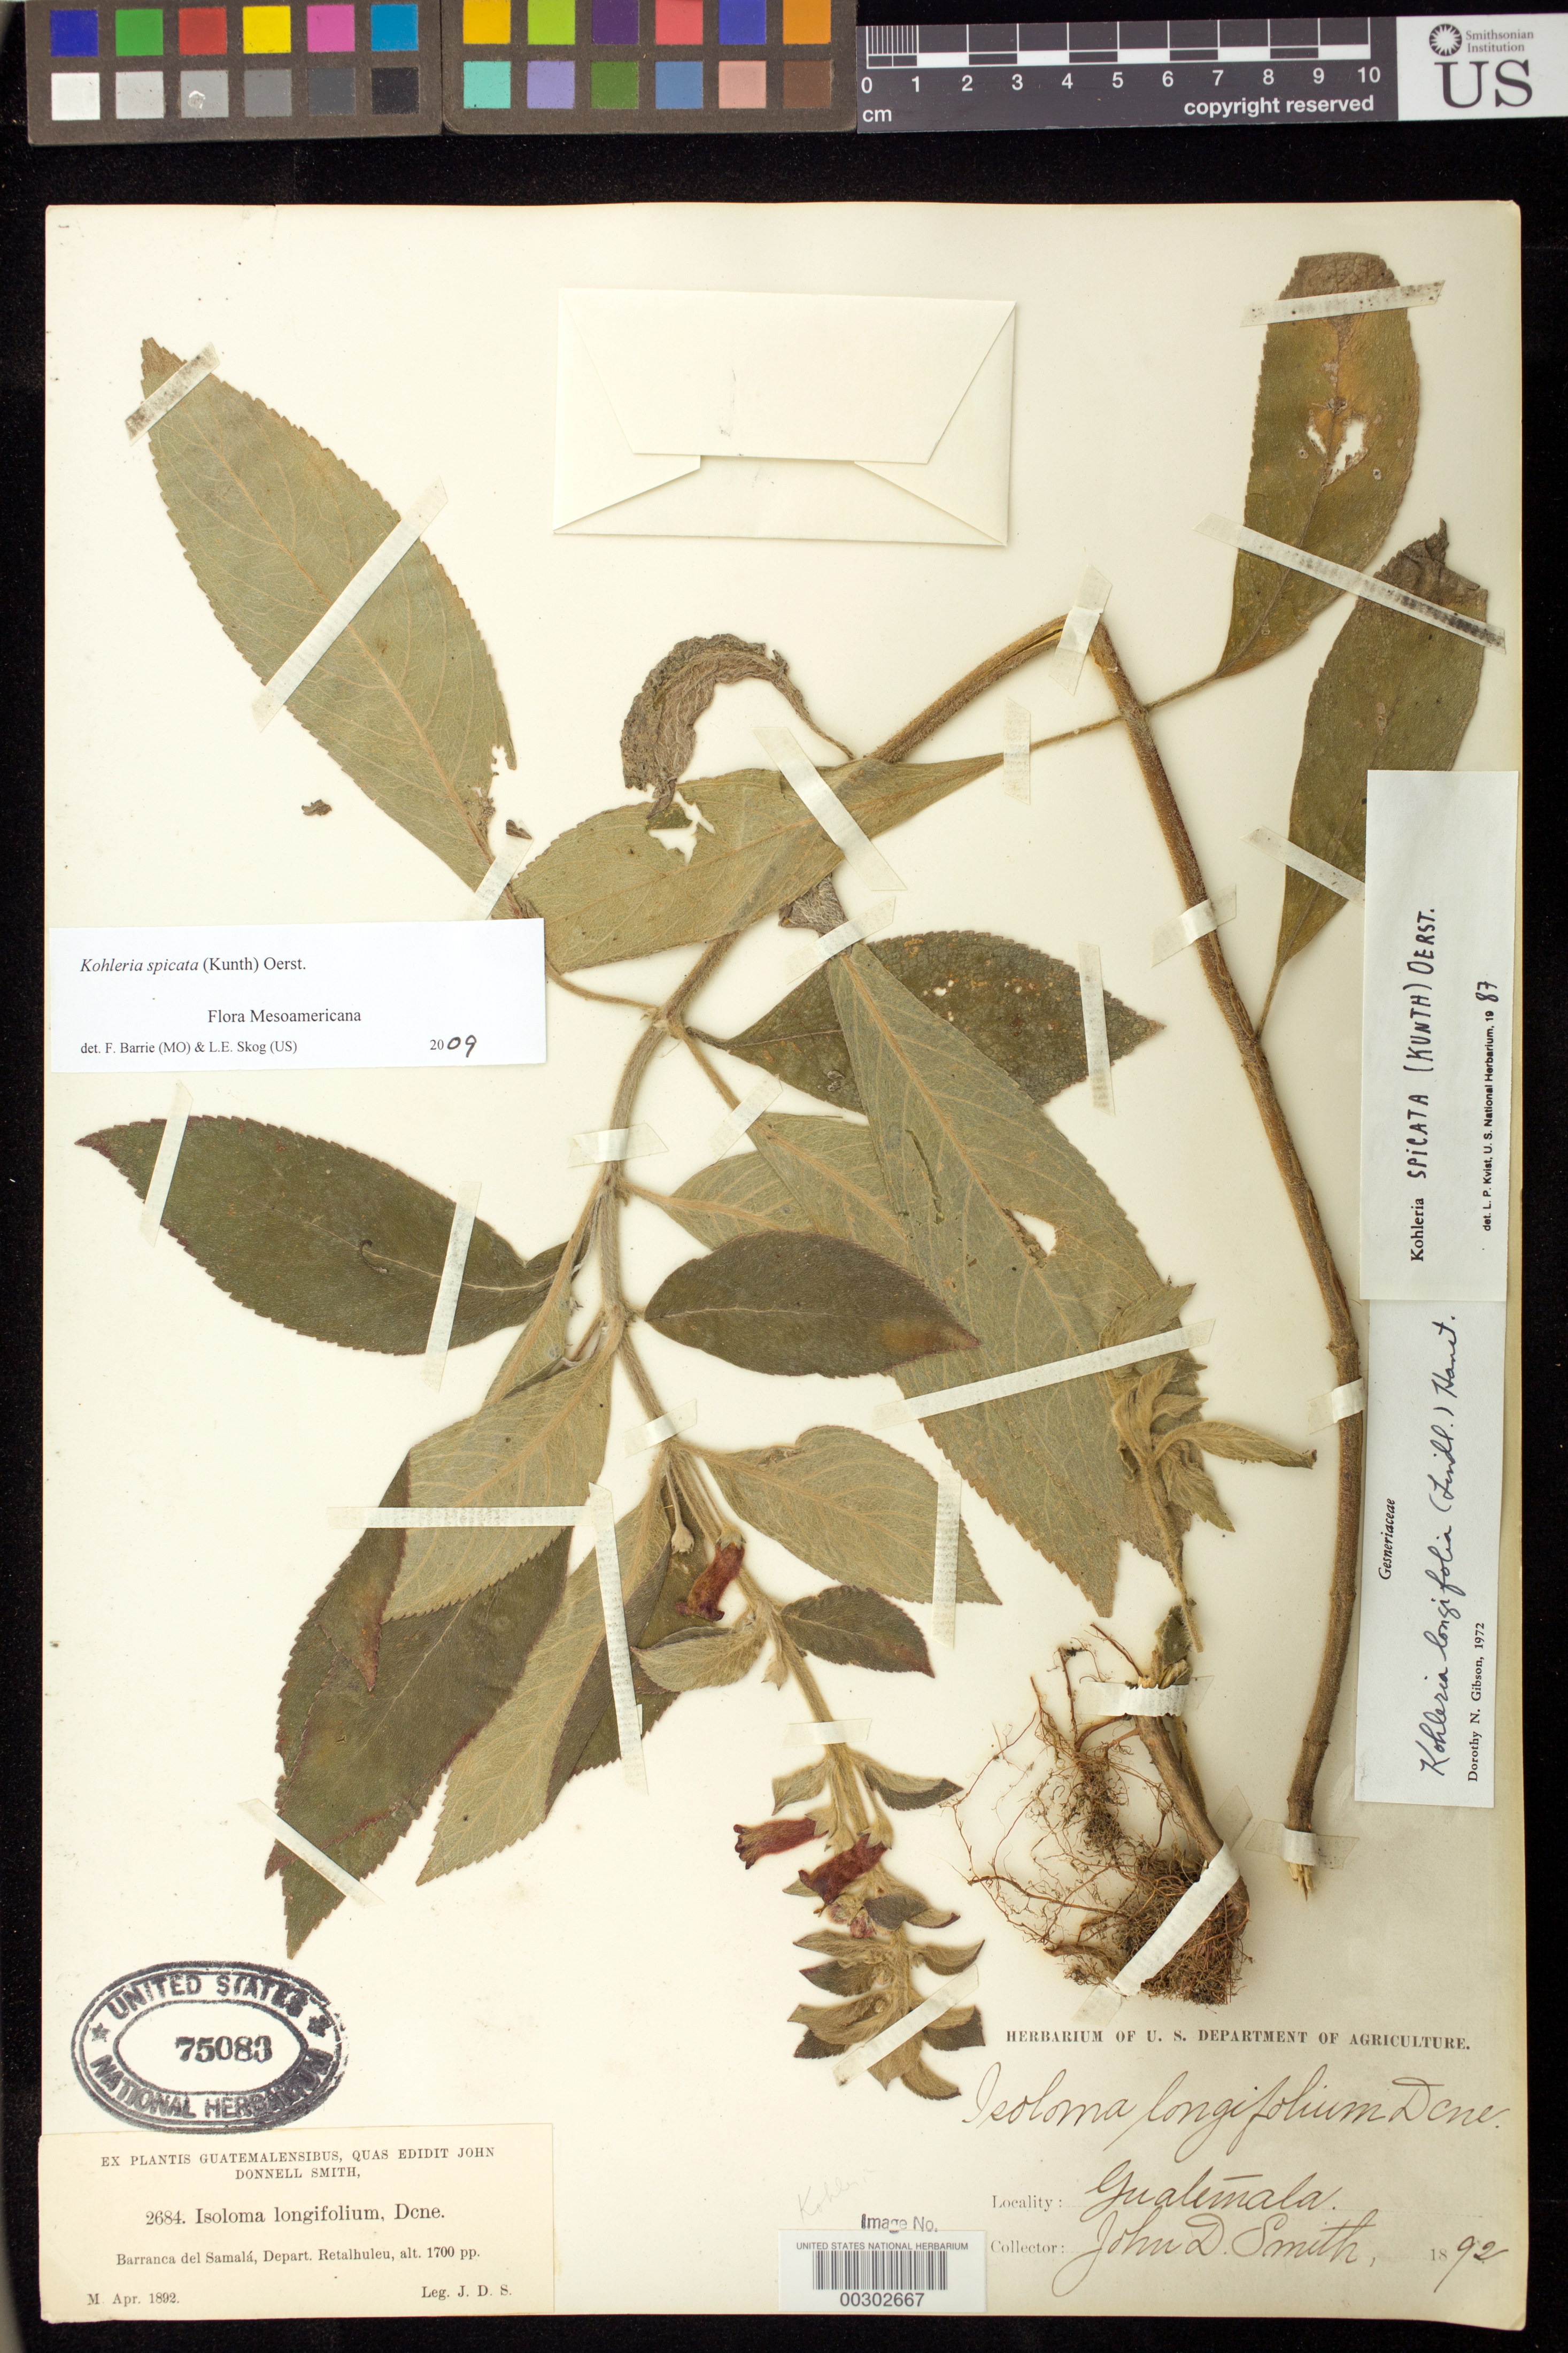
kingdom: Plantae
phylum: Tracheophyta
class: Magnoliopsida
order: Lamiales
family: Gesneriaceae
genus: Kohleria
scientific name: Kohleria spicata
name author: (Kunth) Oerst.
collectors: J. Donnell Smith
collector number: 2684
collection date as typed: Apr 1892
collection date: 1892-04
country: Guatemala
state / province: Retalhuleu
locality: Barranca del Samala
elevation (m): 518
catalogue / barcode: US 75083